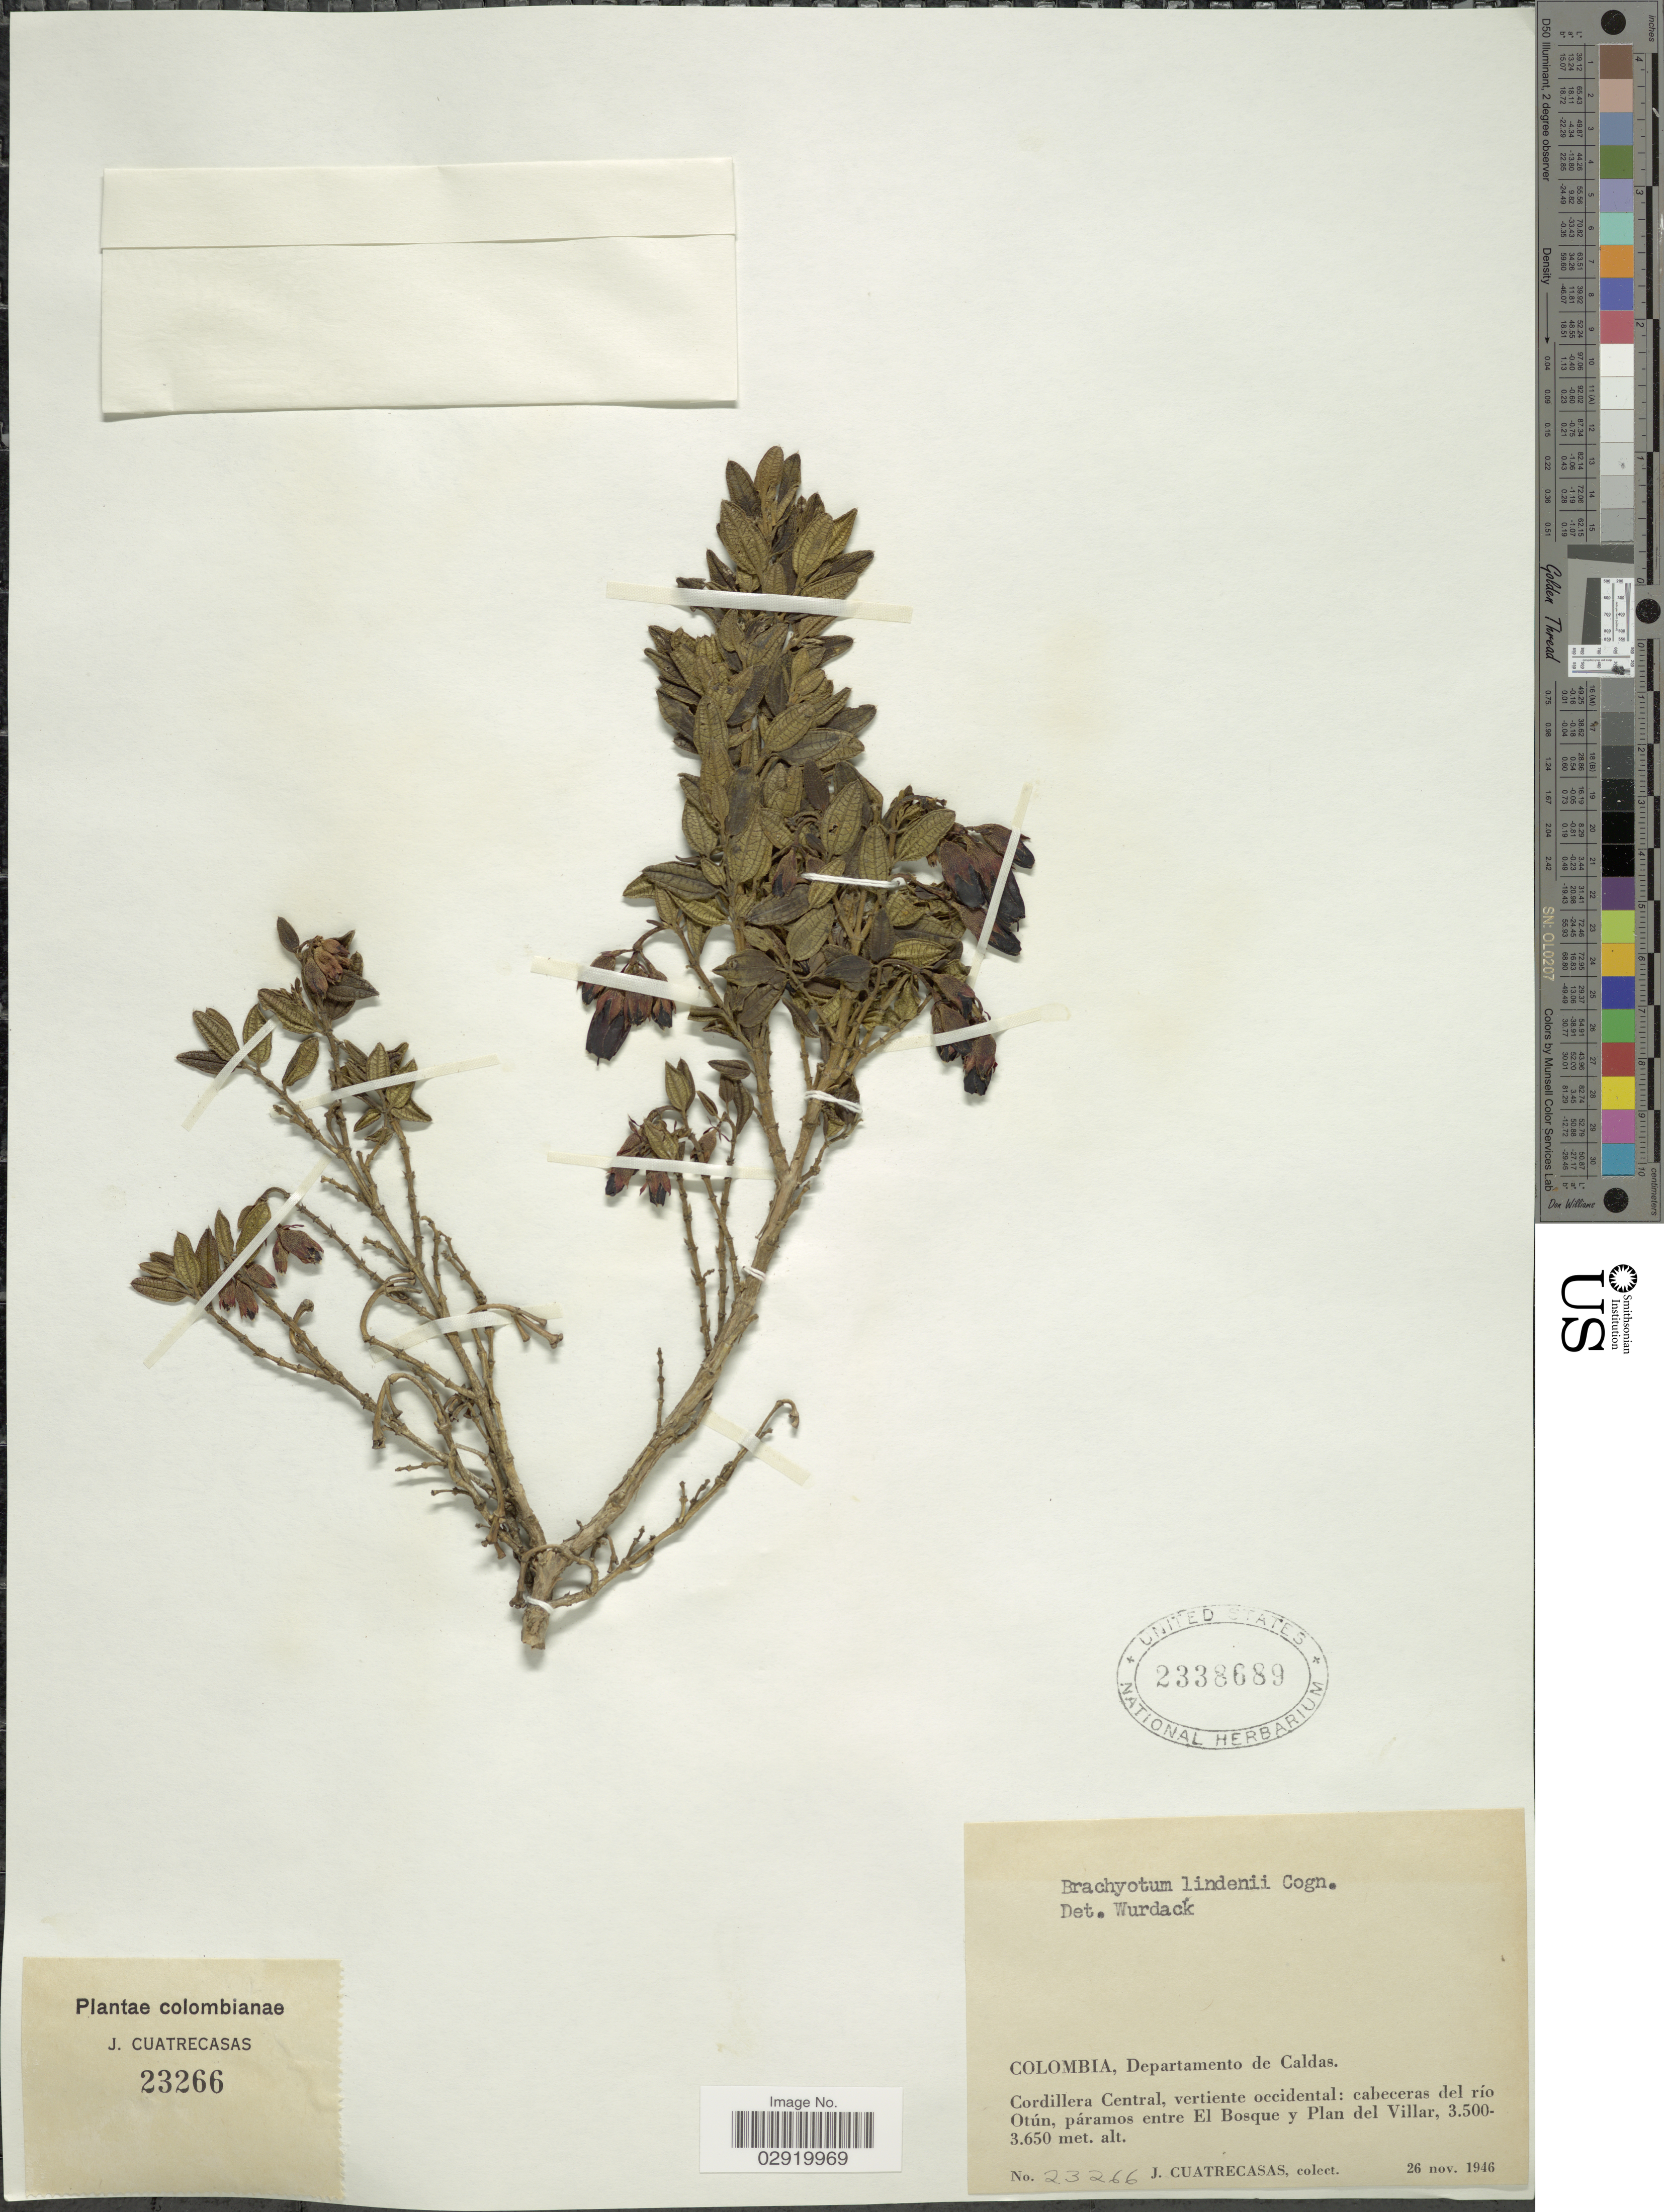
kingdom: Plantae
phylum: Tracheophyta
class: Magnoliopsida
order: Myrtales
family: Melastomataceae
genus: Brachyotum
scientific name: Brachyotum lindenii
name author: Cogn.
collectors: J. Cuatrecasas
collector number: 23266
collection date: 1946-11-26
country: Colombia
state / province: Caldas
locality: Departamento de Caldas. Cordillera Central, vertiente occidental: cabeceras del río Otún, páramos entre El Bosque y Plan del Villar.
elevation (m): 3500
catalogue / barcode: US 2338689